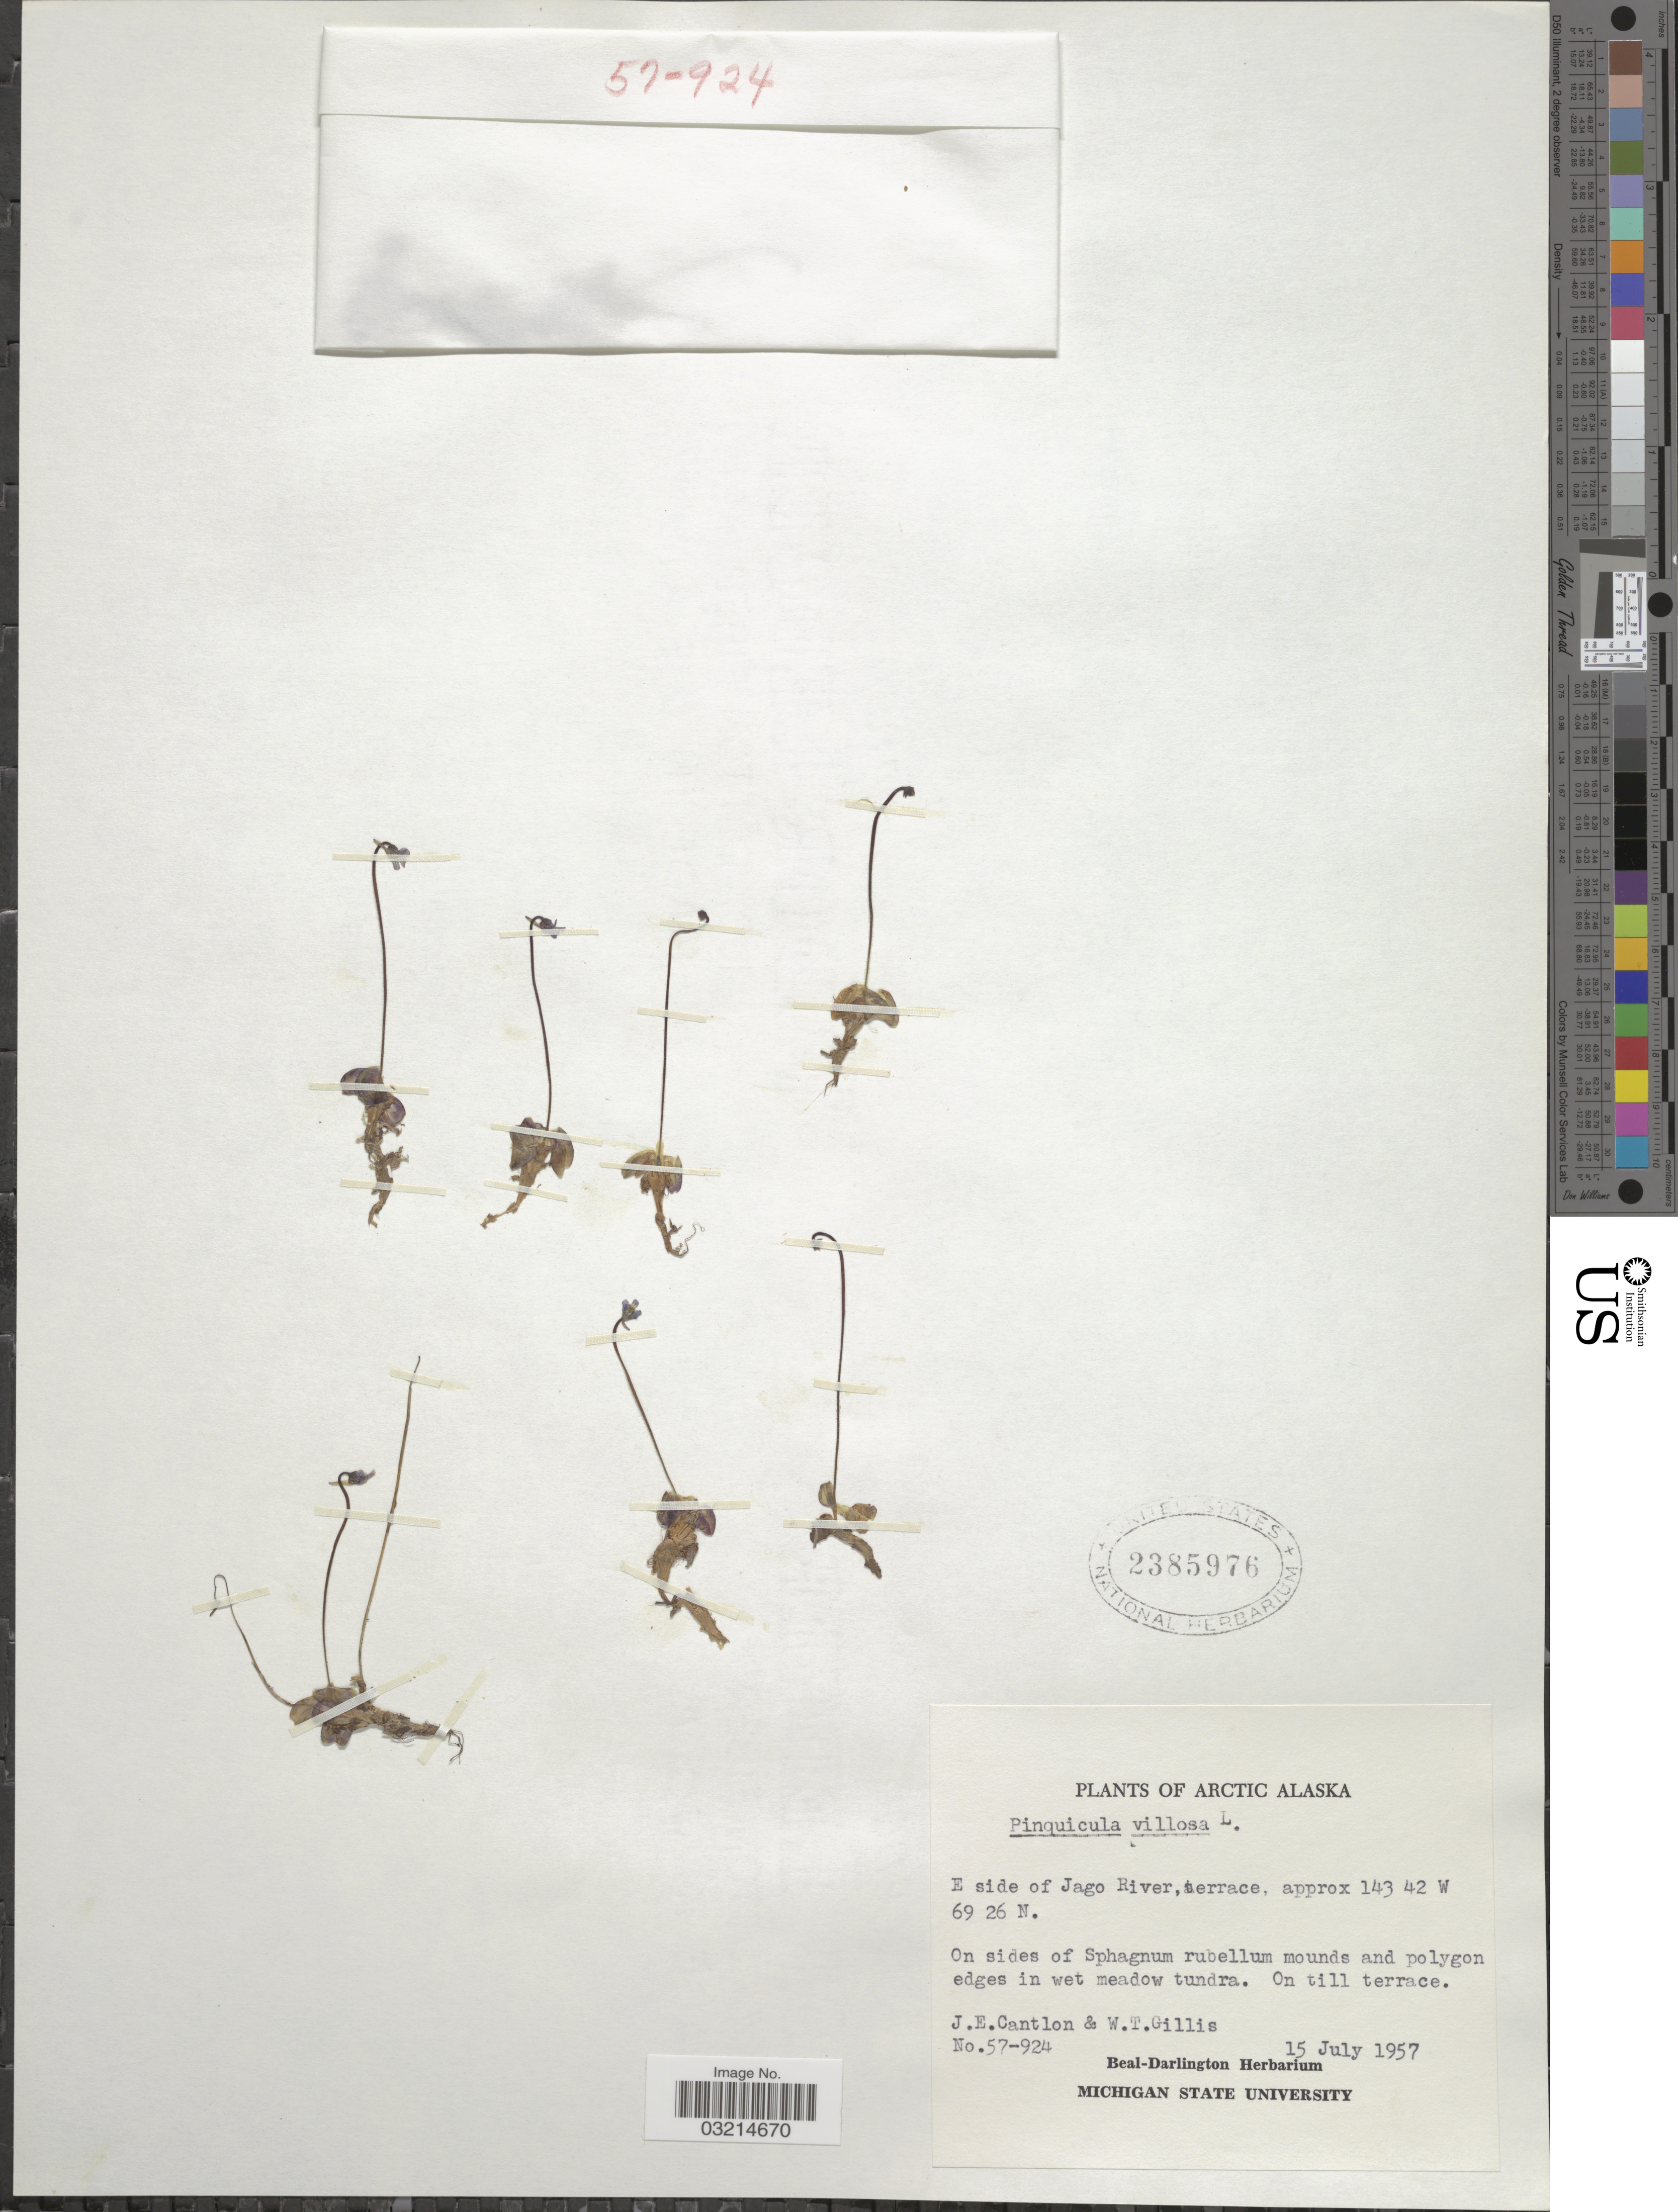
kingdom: Plantae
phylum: Tracheophyta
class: Magnoliopsida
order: Lamiales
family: Lentibulariaceae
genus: Pinguicula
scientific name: Pinguicula villosa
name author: L.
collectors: J. Cantlon & W. T. Gillis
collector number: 57-924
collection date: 1957-07-15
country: United States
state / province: Alaska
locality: E side of Jago River, terrace.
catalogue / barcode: US 2385976